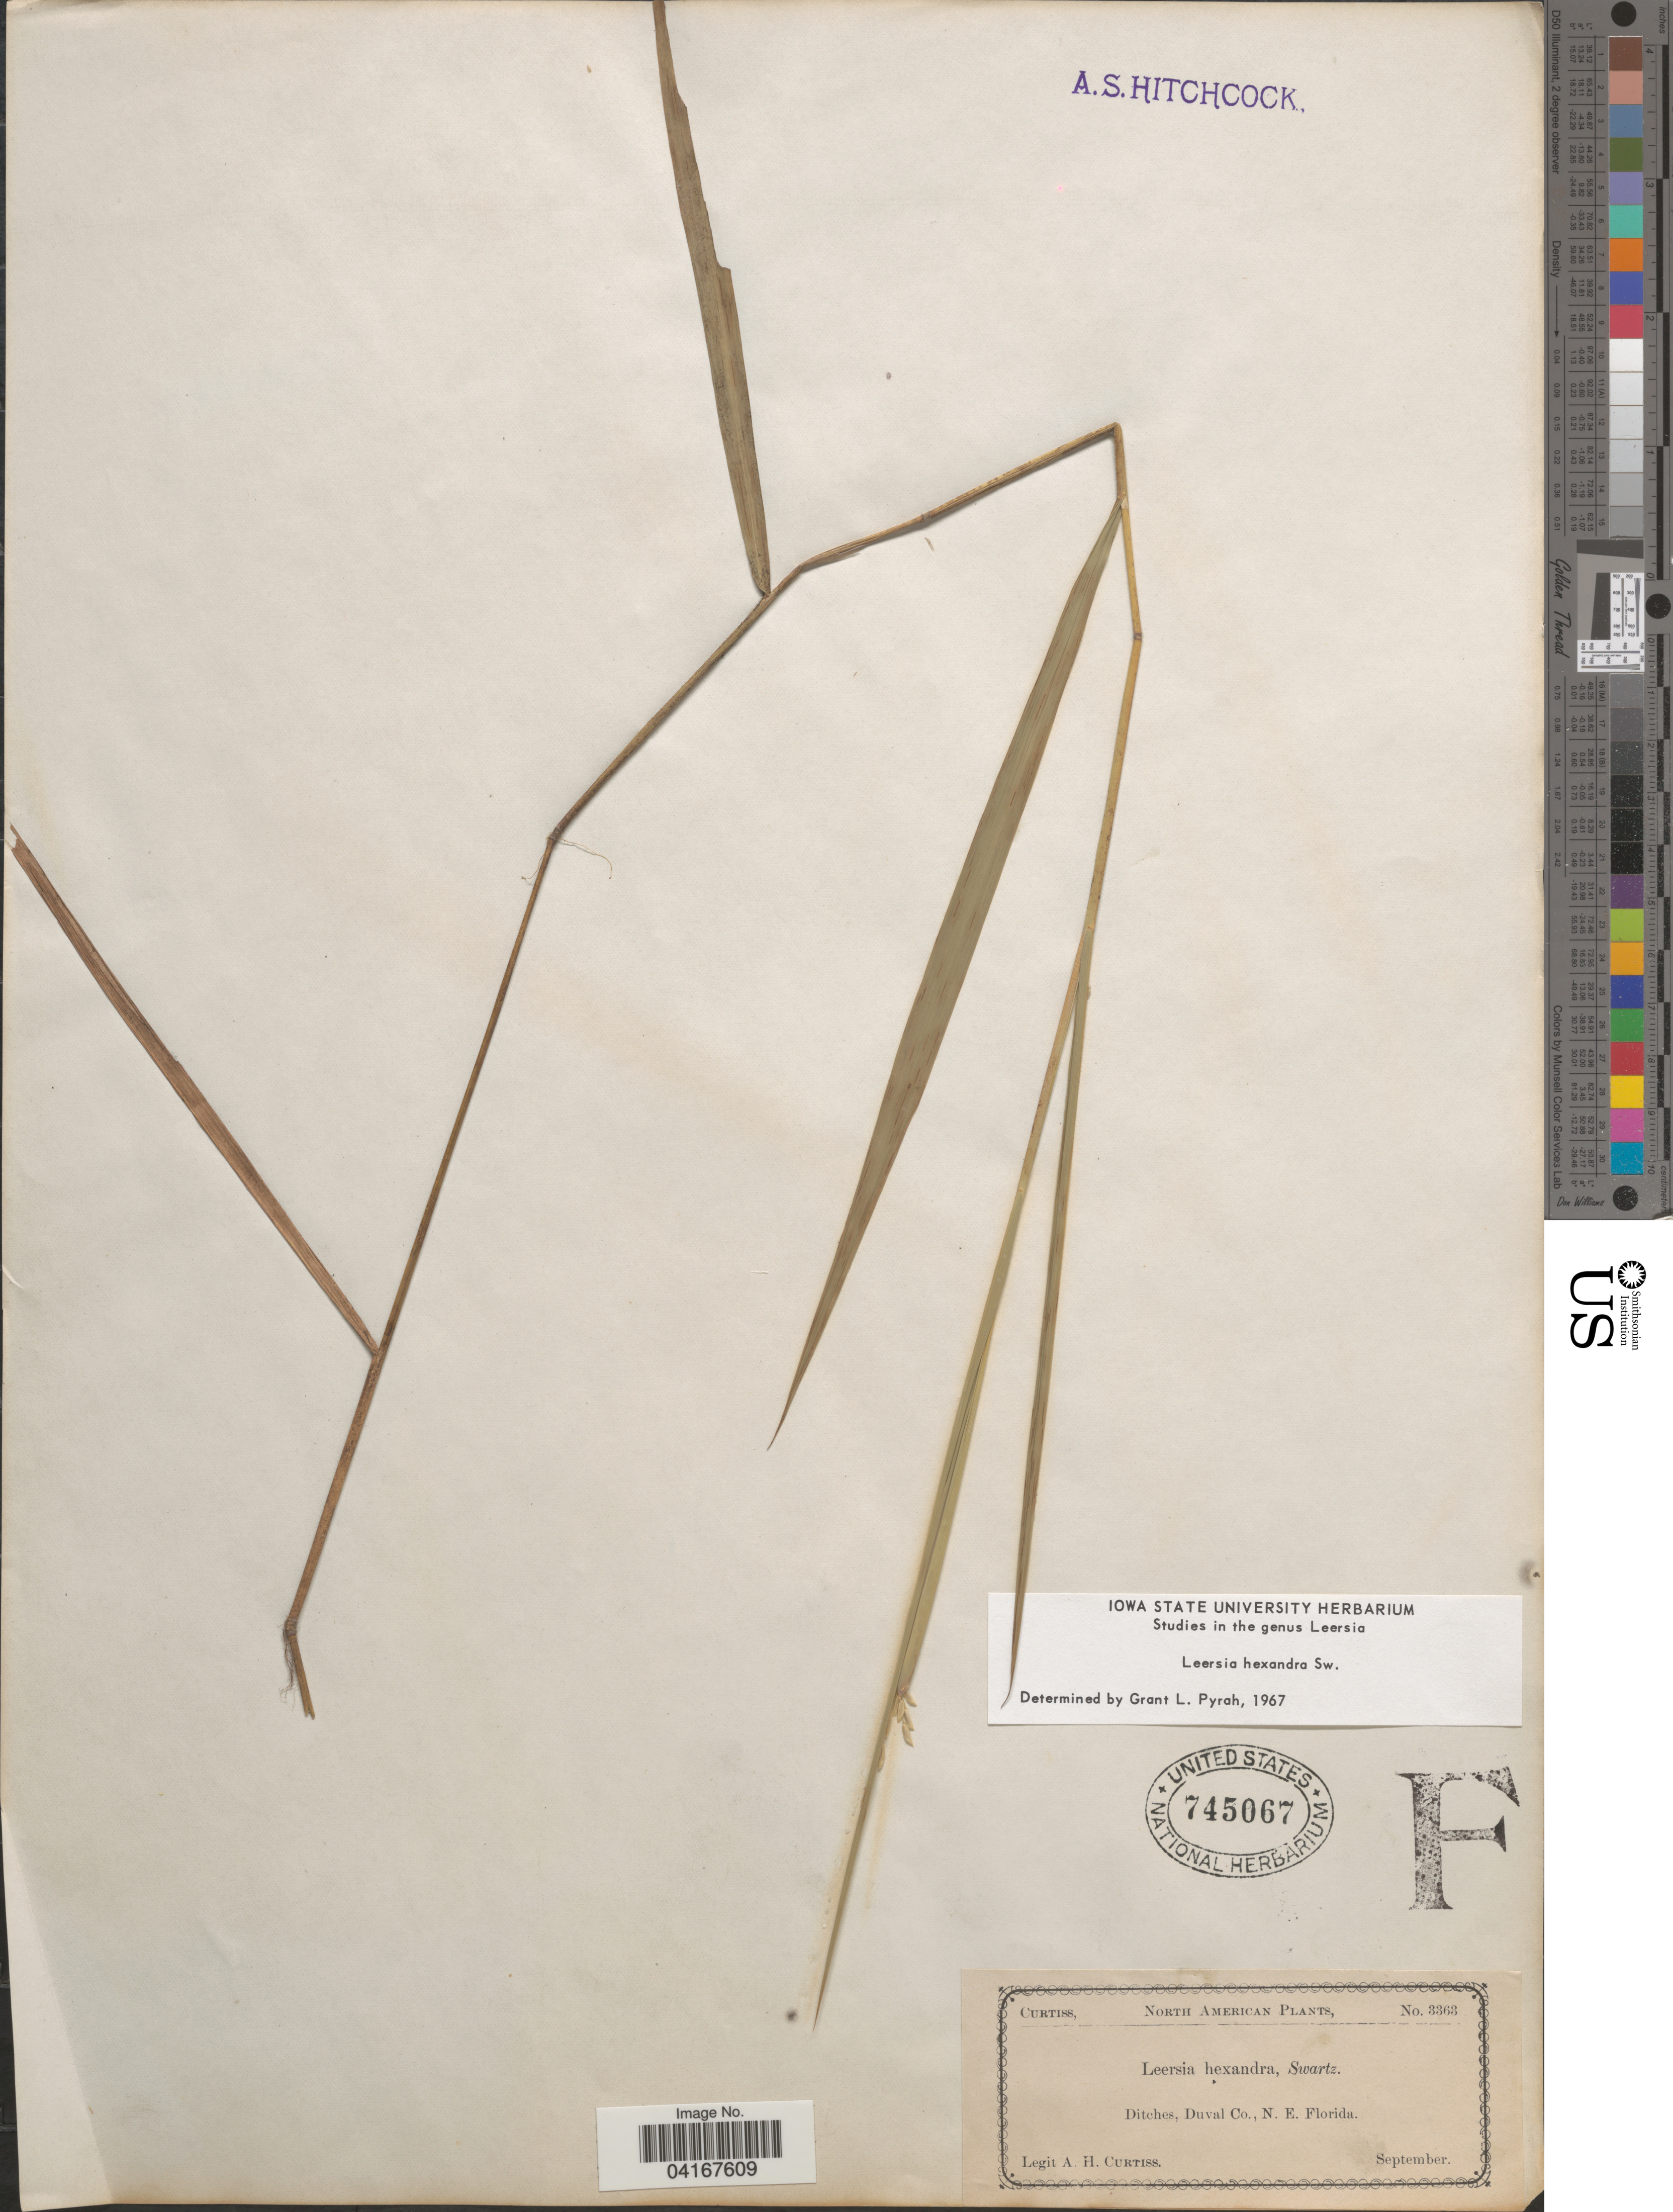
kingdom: Plantae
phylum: Tracheophyta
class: Liliopsida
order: Poales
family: Poaceae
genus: Leersia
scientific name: Leersia hexandra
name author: Sw.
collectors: A. H. Curtiss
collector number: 3363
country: United States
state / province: Florida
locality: Ditches, Duval Co., N.E. Florida.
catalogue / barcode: US 745067